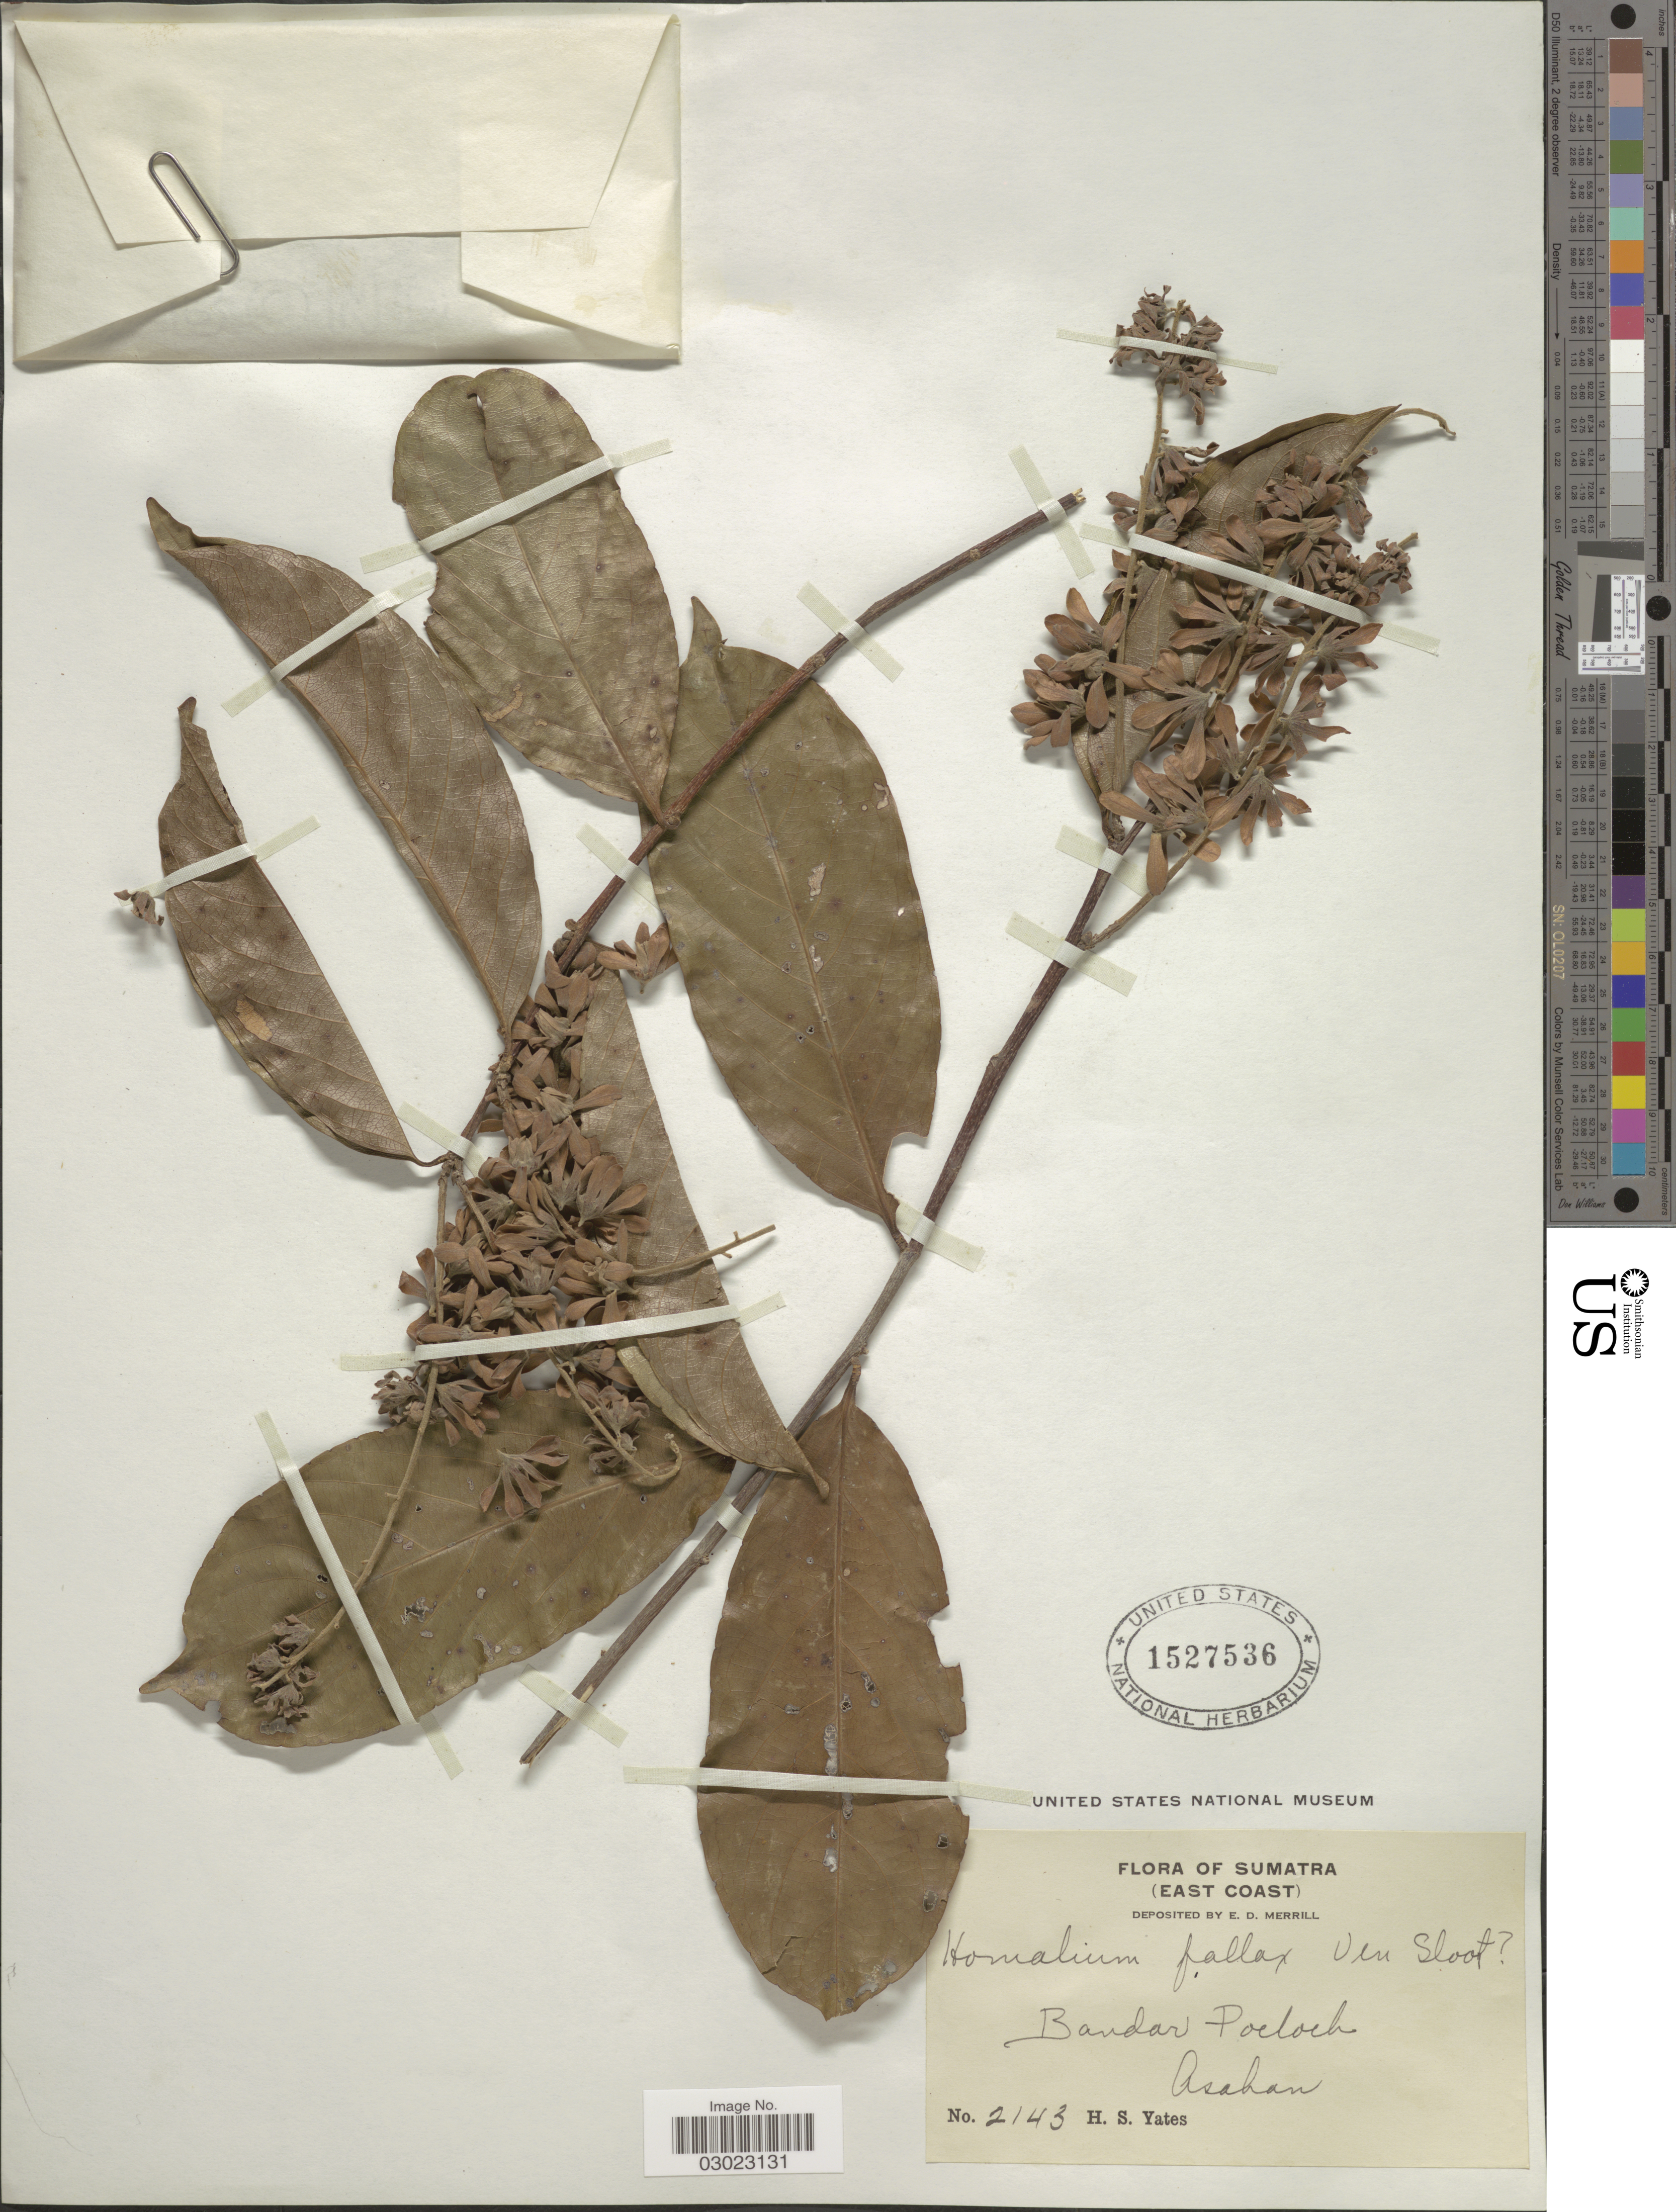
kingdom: Plantae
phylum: Tracheophyta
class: Magnoliopsida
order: Malpighiales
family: Salicaceae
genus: Homalium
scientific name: Homalium fallax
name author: Slooten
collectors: H. S. Yates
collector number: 2143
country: Indonesia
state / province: Sumatra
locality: (East Coast). Bandar Poeloeh. Asahan.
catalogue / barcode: US 1527536